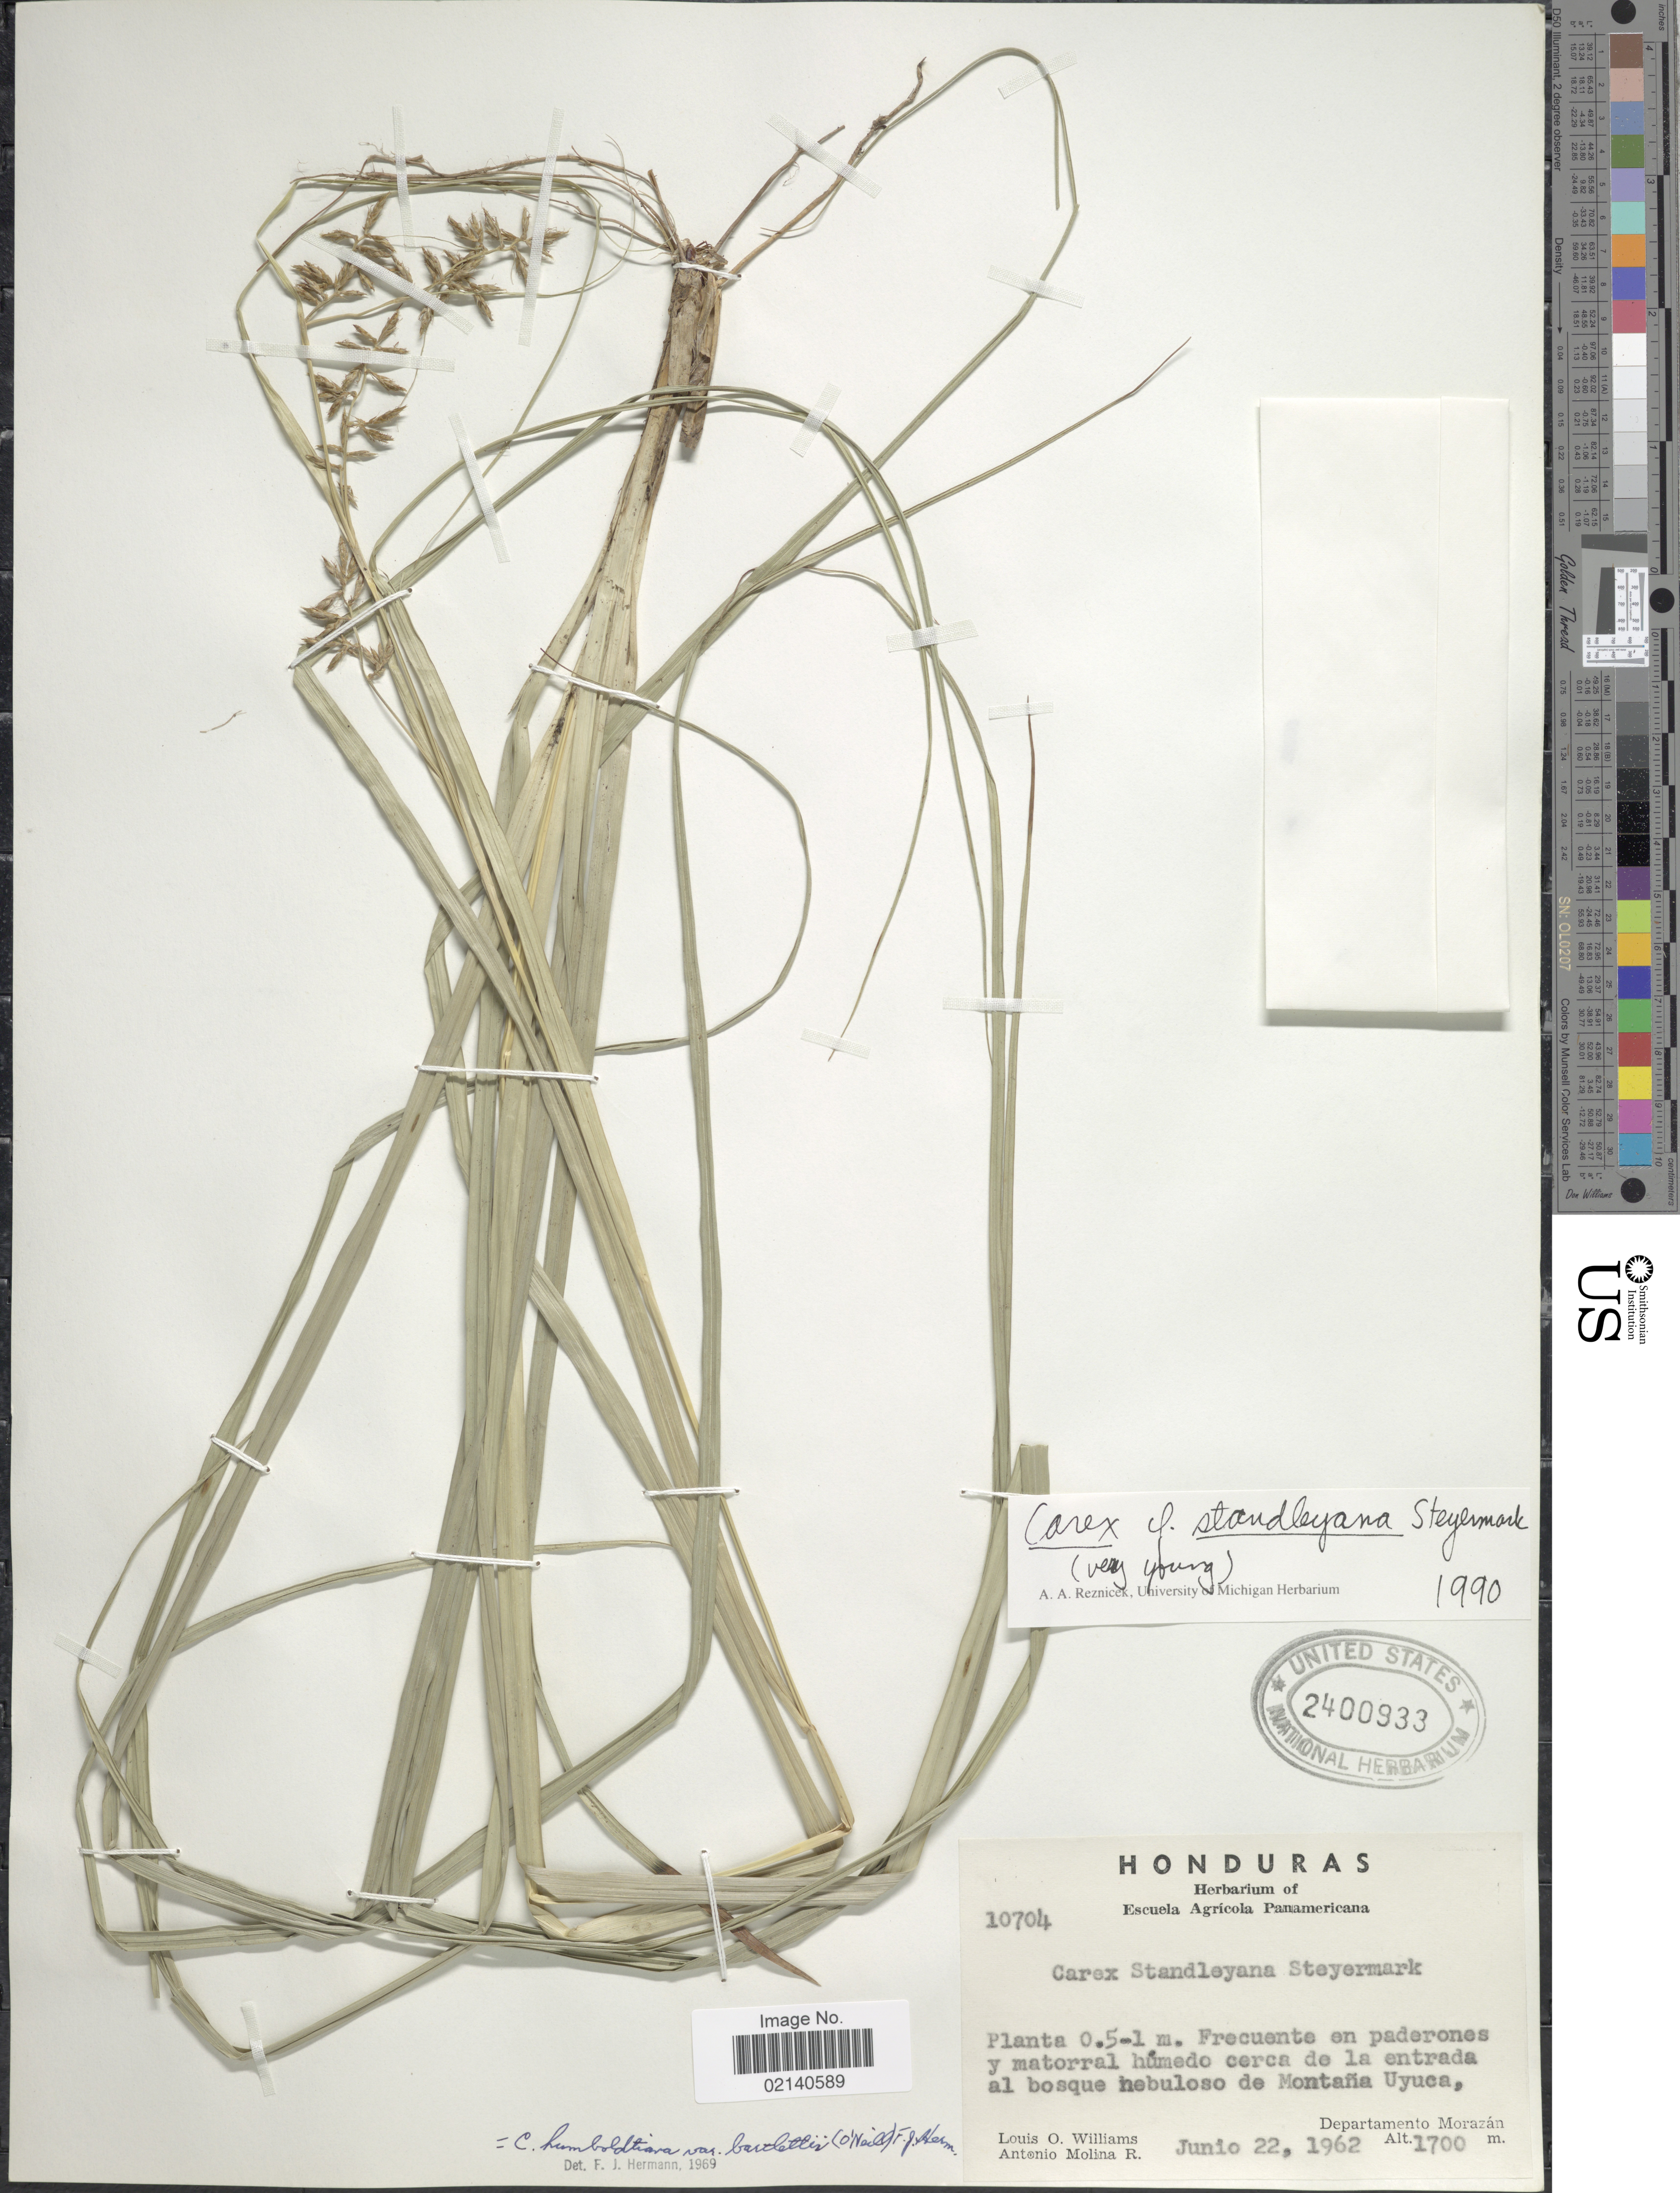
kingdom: Plantae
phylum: Tracheophyta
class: Liliopsida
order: Poales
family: Cyperaceae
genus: Carex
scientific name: Carex standleyana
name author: Steyerm.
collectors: L. O. Williams & A. Molina R.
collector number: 10704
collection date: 1962-06-22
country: Honduras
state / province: Fco. Morazán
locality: Frecuente en paderones y matorral humedo cerca de la entrada al bosque hebuloso de Montana Uyuca. Departamento Morazan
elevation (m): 1700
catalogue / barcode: US 2400933